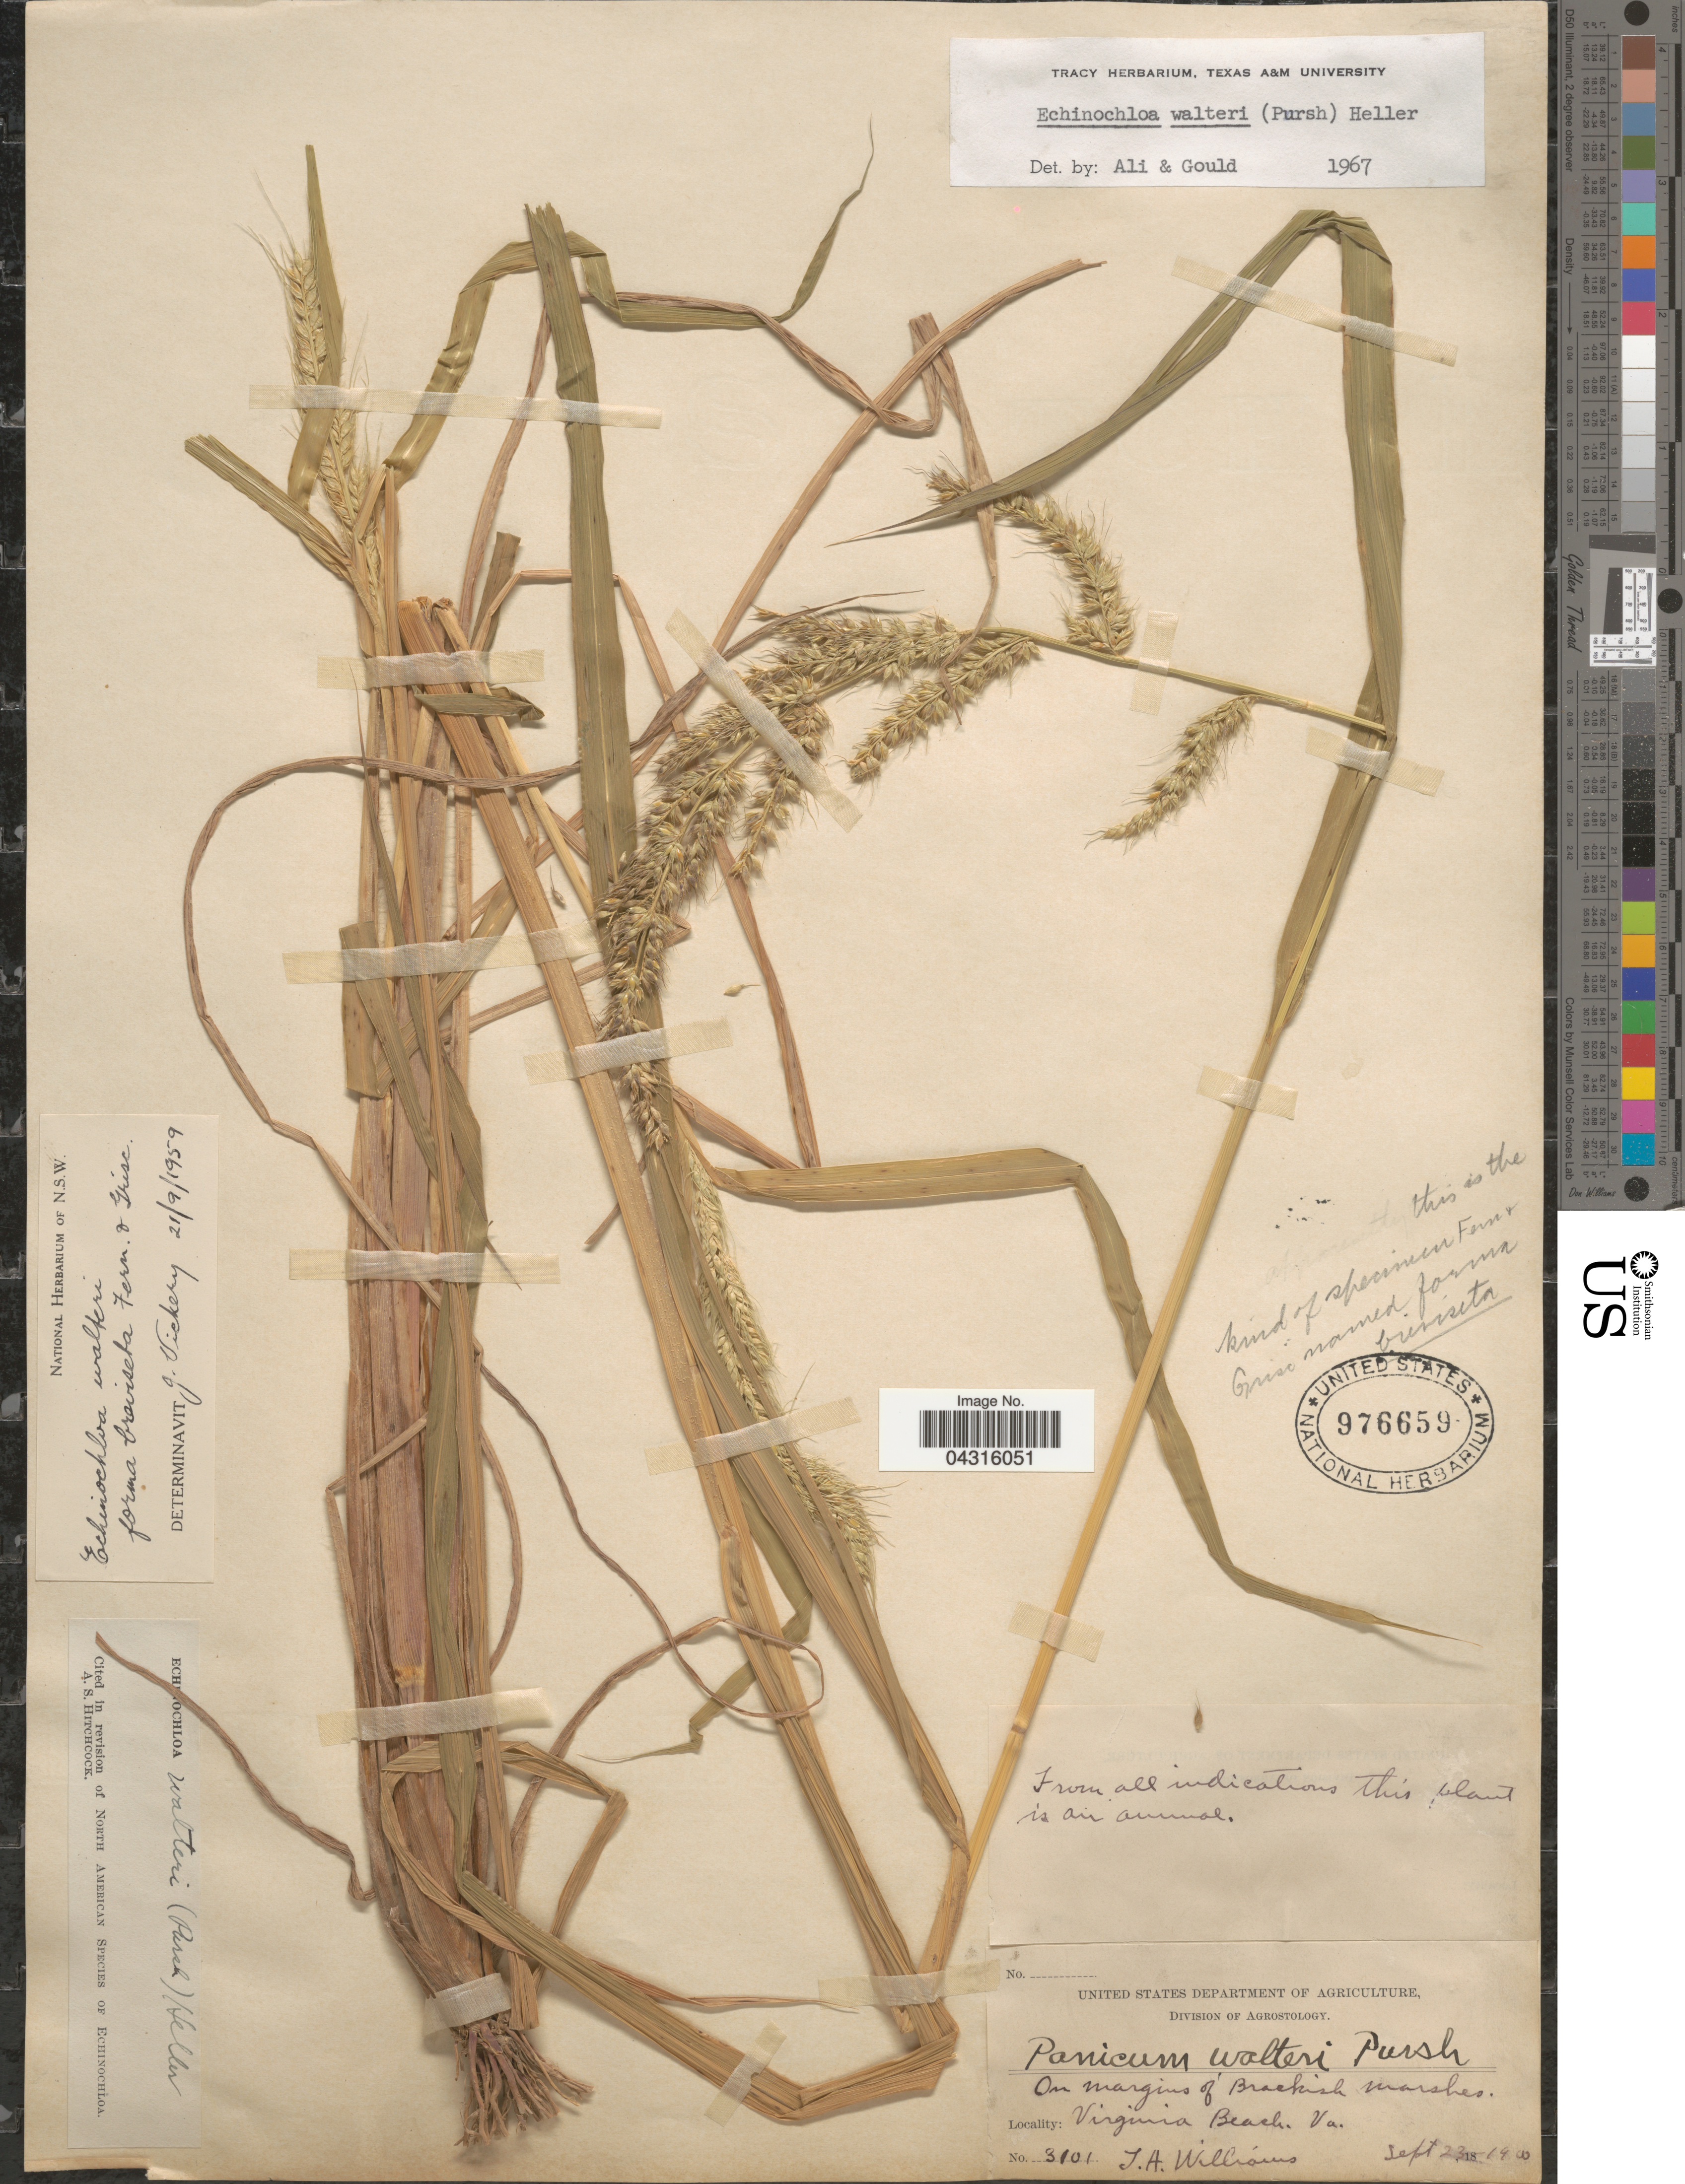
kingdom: Plantae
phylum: Tracheophyta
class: Liliopsida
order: Poales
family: Poaceae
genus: Echinochloa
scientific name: Echinochloa walteri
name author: (Pursh) A. Heller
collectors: J. A. Williams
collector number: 3101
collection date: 1900-09-23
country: United States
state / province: Virginia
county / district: City of Virginia Beach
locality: Virginia Beach.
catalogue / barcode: US 976659